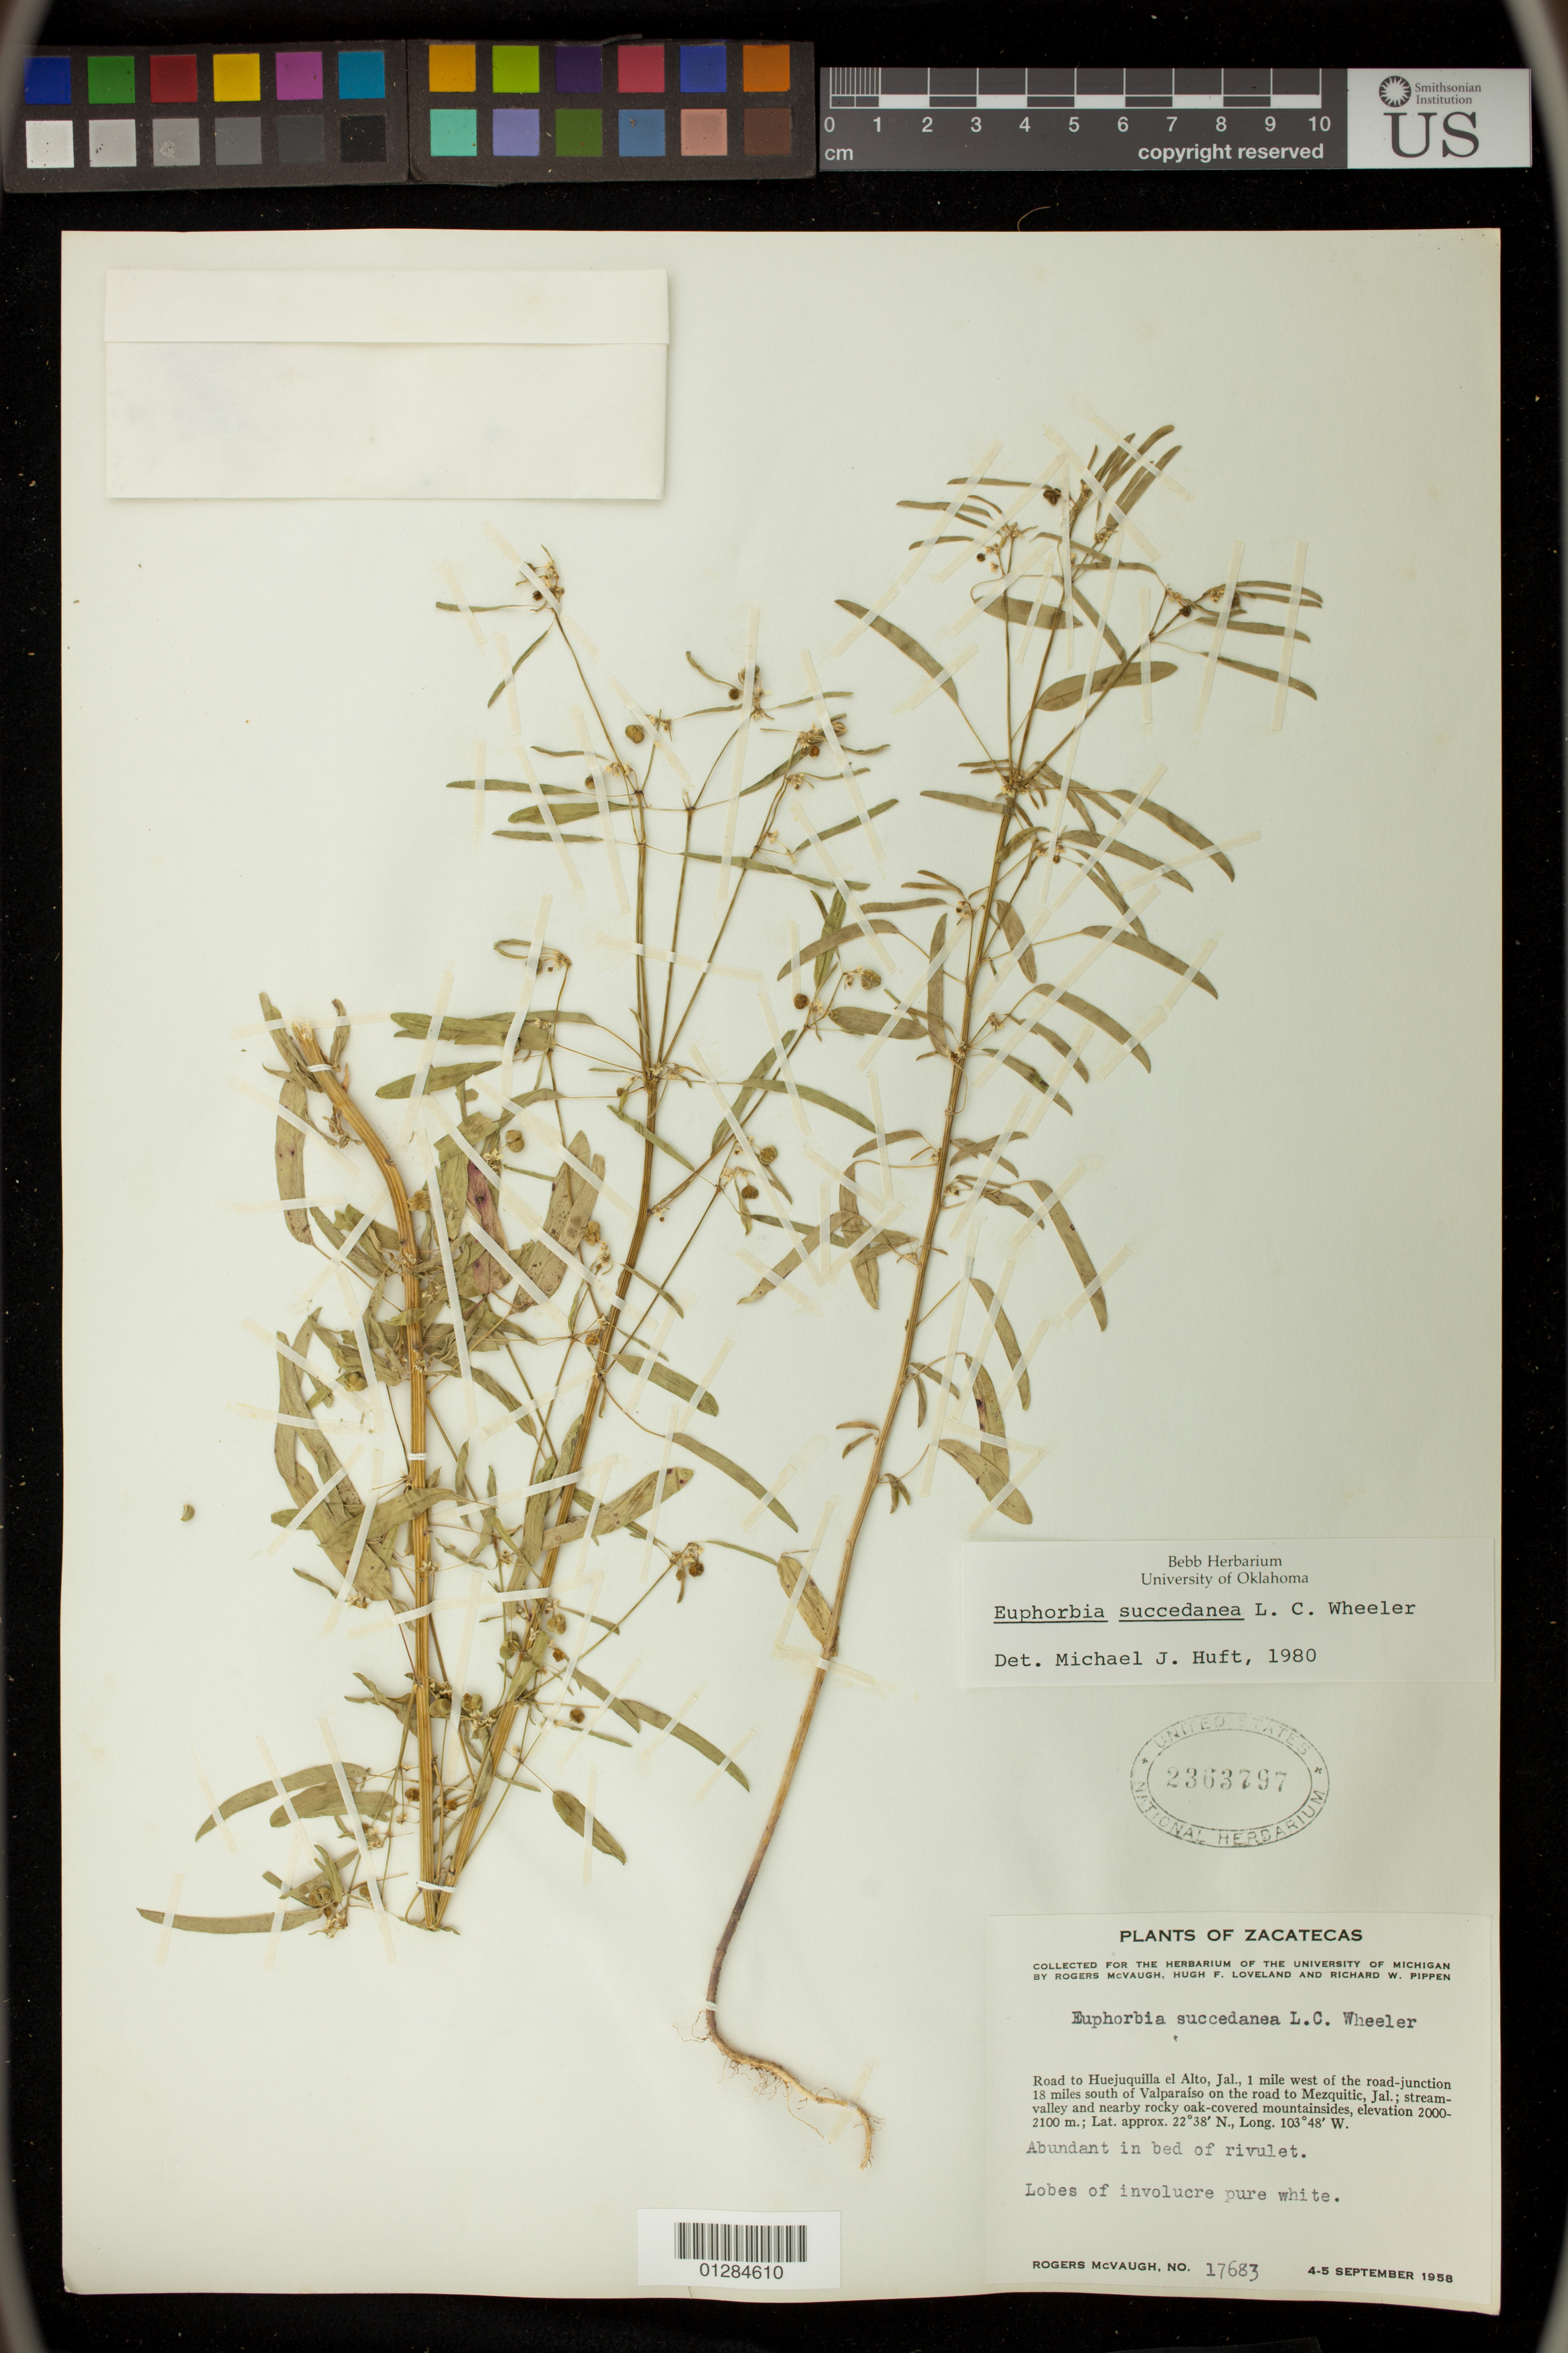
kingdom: Plantae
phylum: Tracheophyta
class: Magnoliopsida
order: Malpighiales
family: Euphorbiaceae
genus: Euphorbia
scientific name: Euphorbia succedanea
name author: L.C. Wheeler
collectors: R. McVaugh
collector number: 17683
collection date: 1958-09-04/1958-09-05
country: Mexico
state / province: Zacatecas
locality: Road to Huejuguilla el Alto, Jal., 1 mile W of the road-junction 18 miles S of Valparaiso on the road to Mezquitic, Jal.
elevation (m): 2000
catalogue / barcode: US 2363797